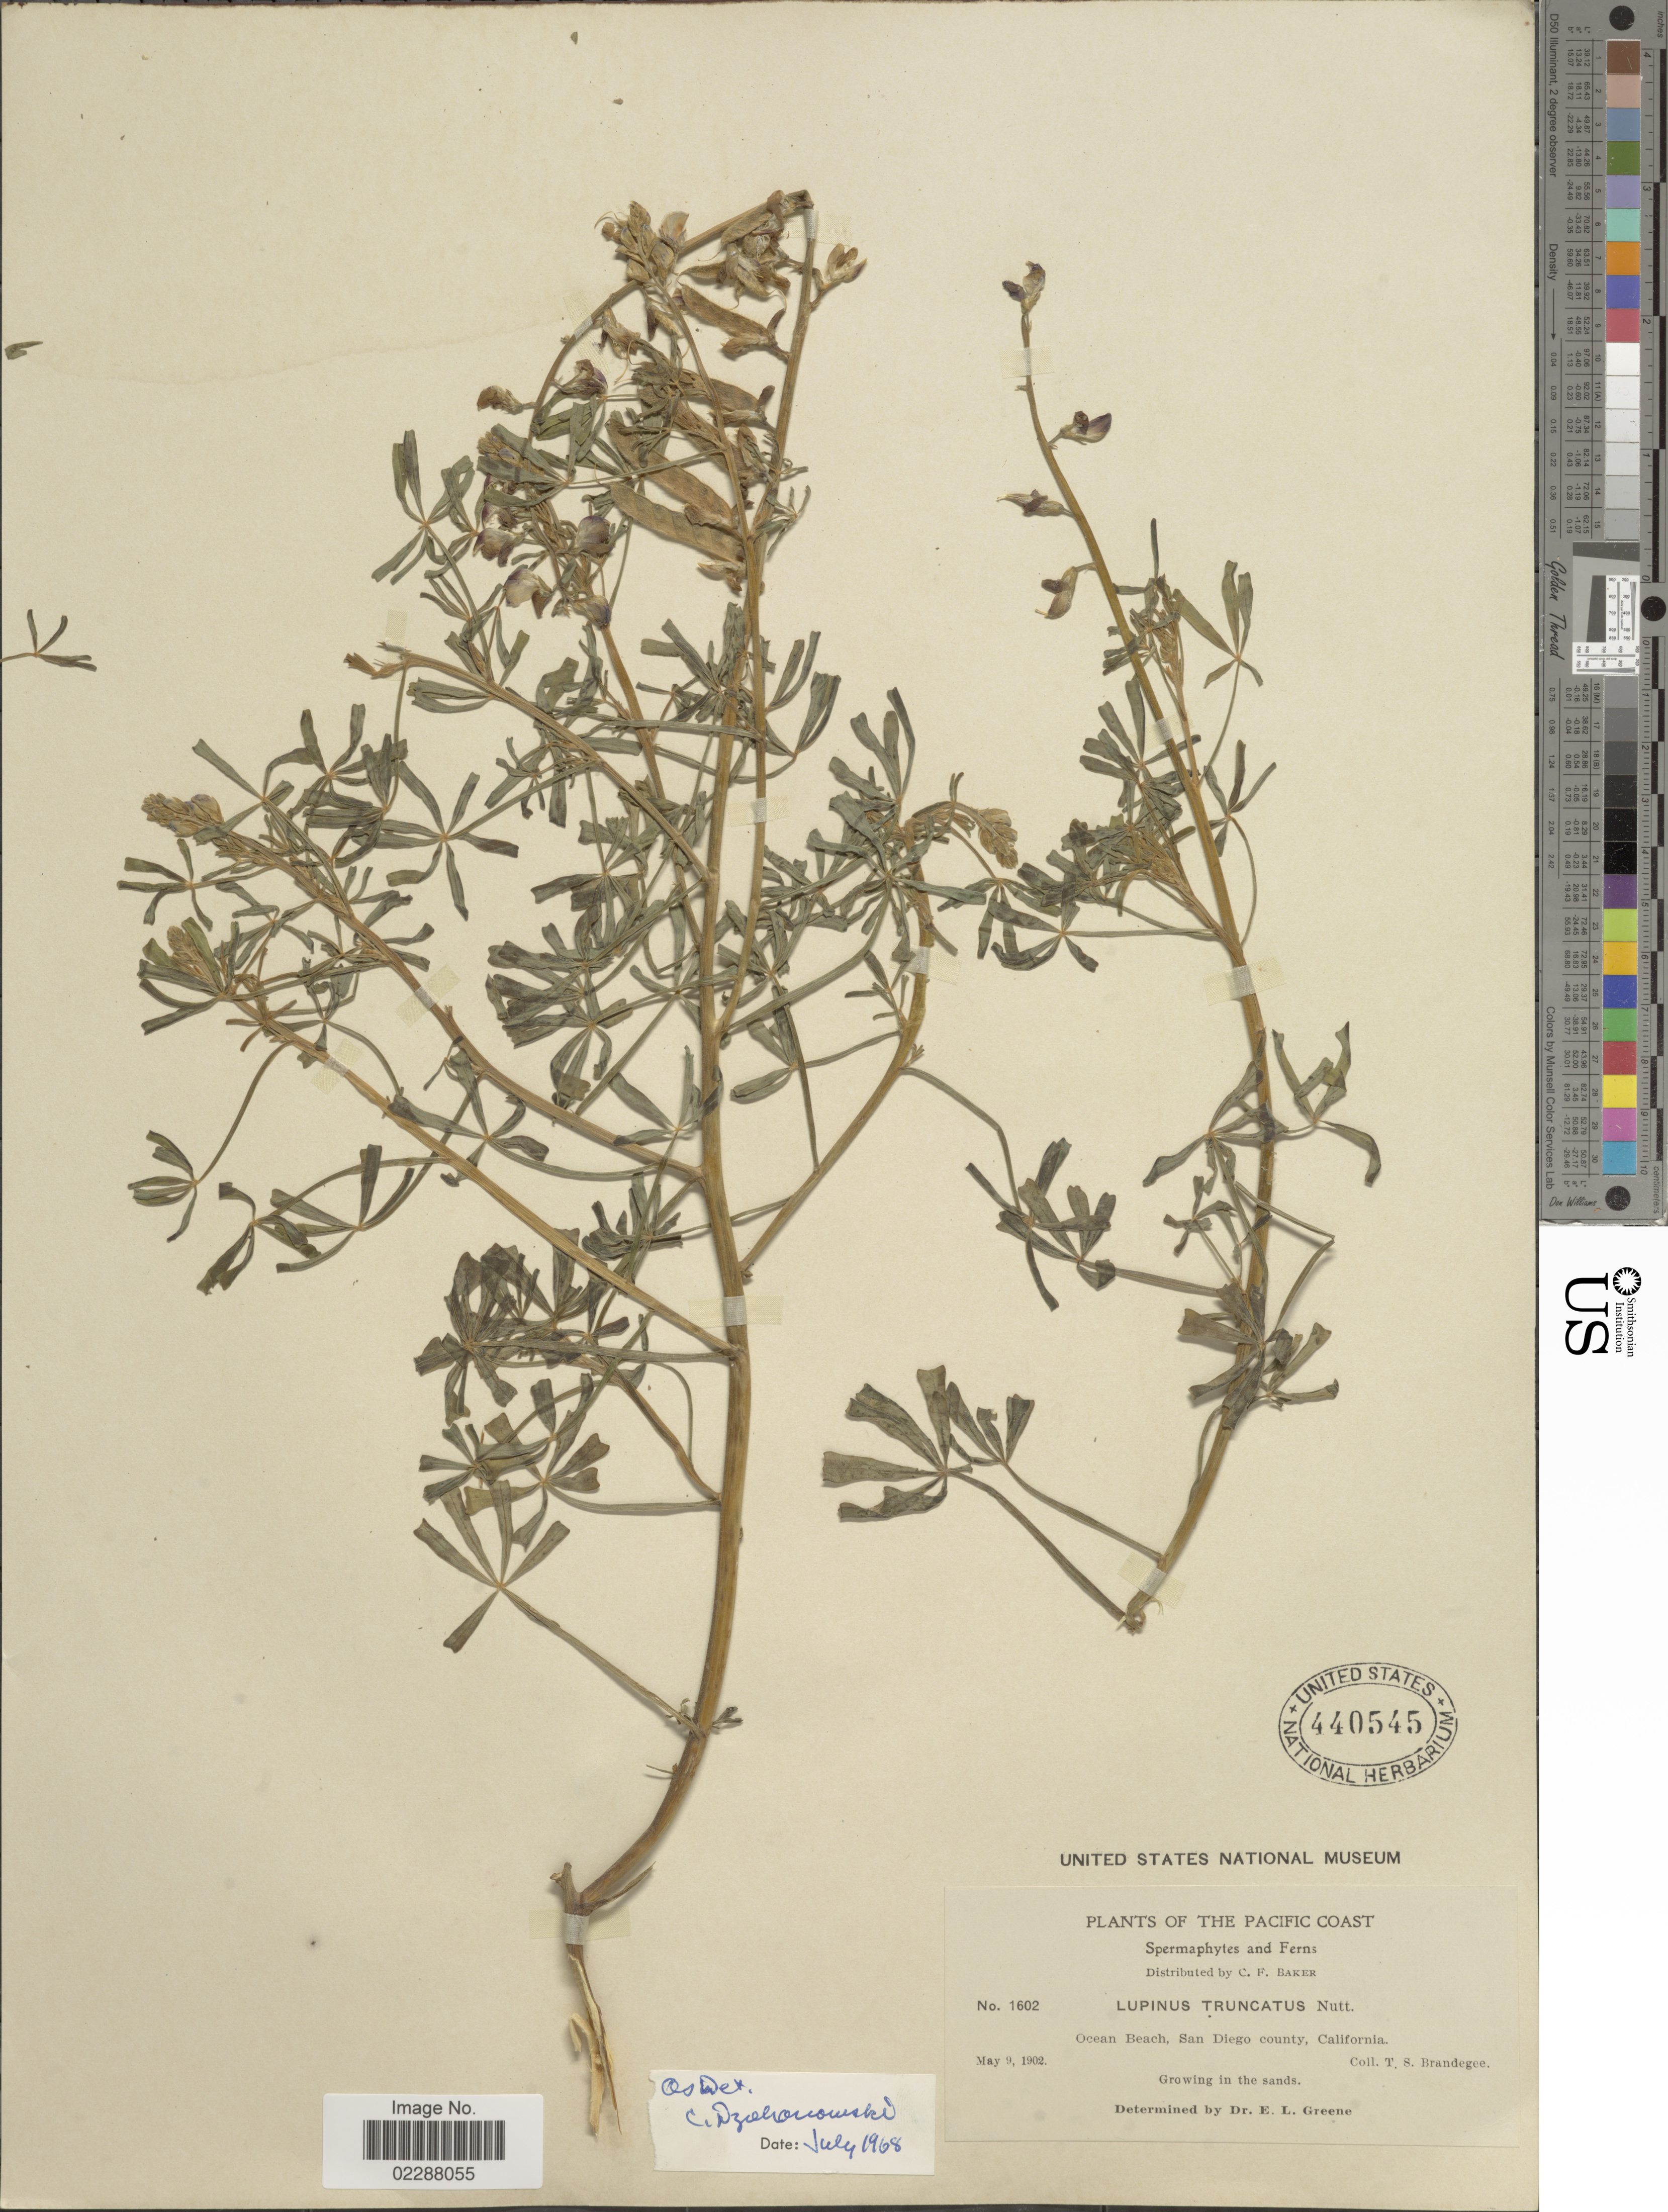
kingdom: Plantae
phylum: Tracheophyta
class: Magnoliopsida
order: Fabales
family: Fabaceae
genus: Lupinus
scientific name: Lupinus truncatus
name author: Nutt. ex Hook. & Arn.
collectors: T. S. Brandegee (herbarium)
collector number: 1602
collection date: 1902-05-09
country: United States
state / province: California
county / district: San Diego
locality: Ocean Beach, San Diego County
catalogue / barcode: US 440545